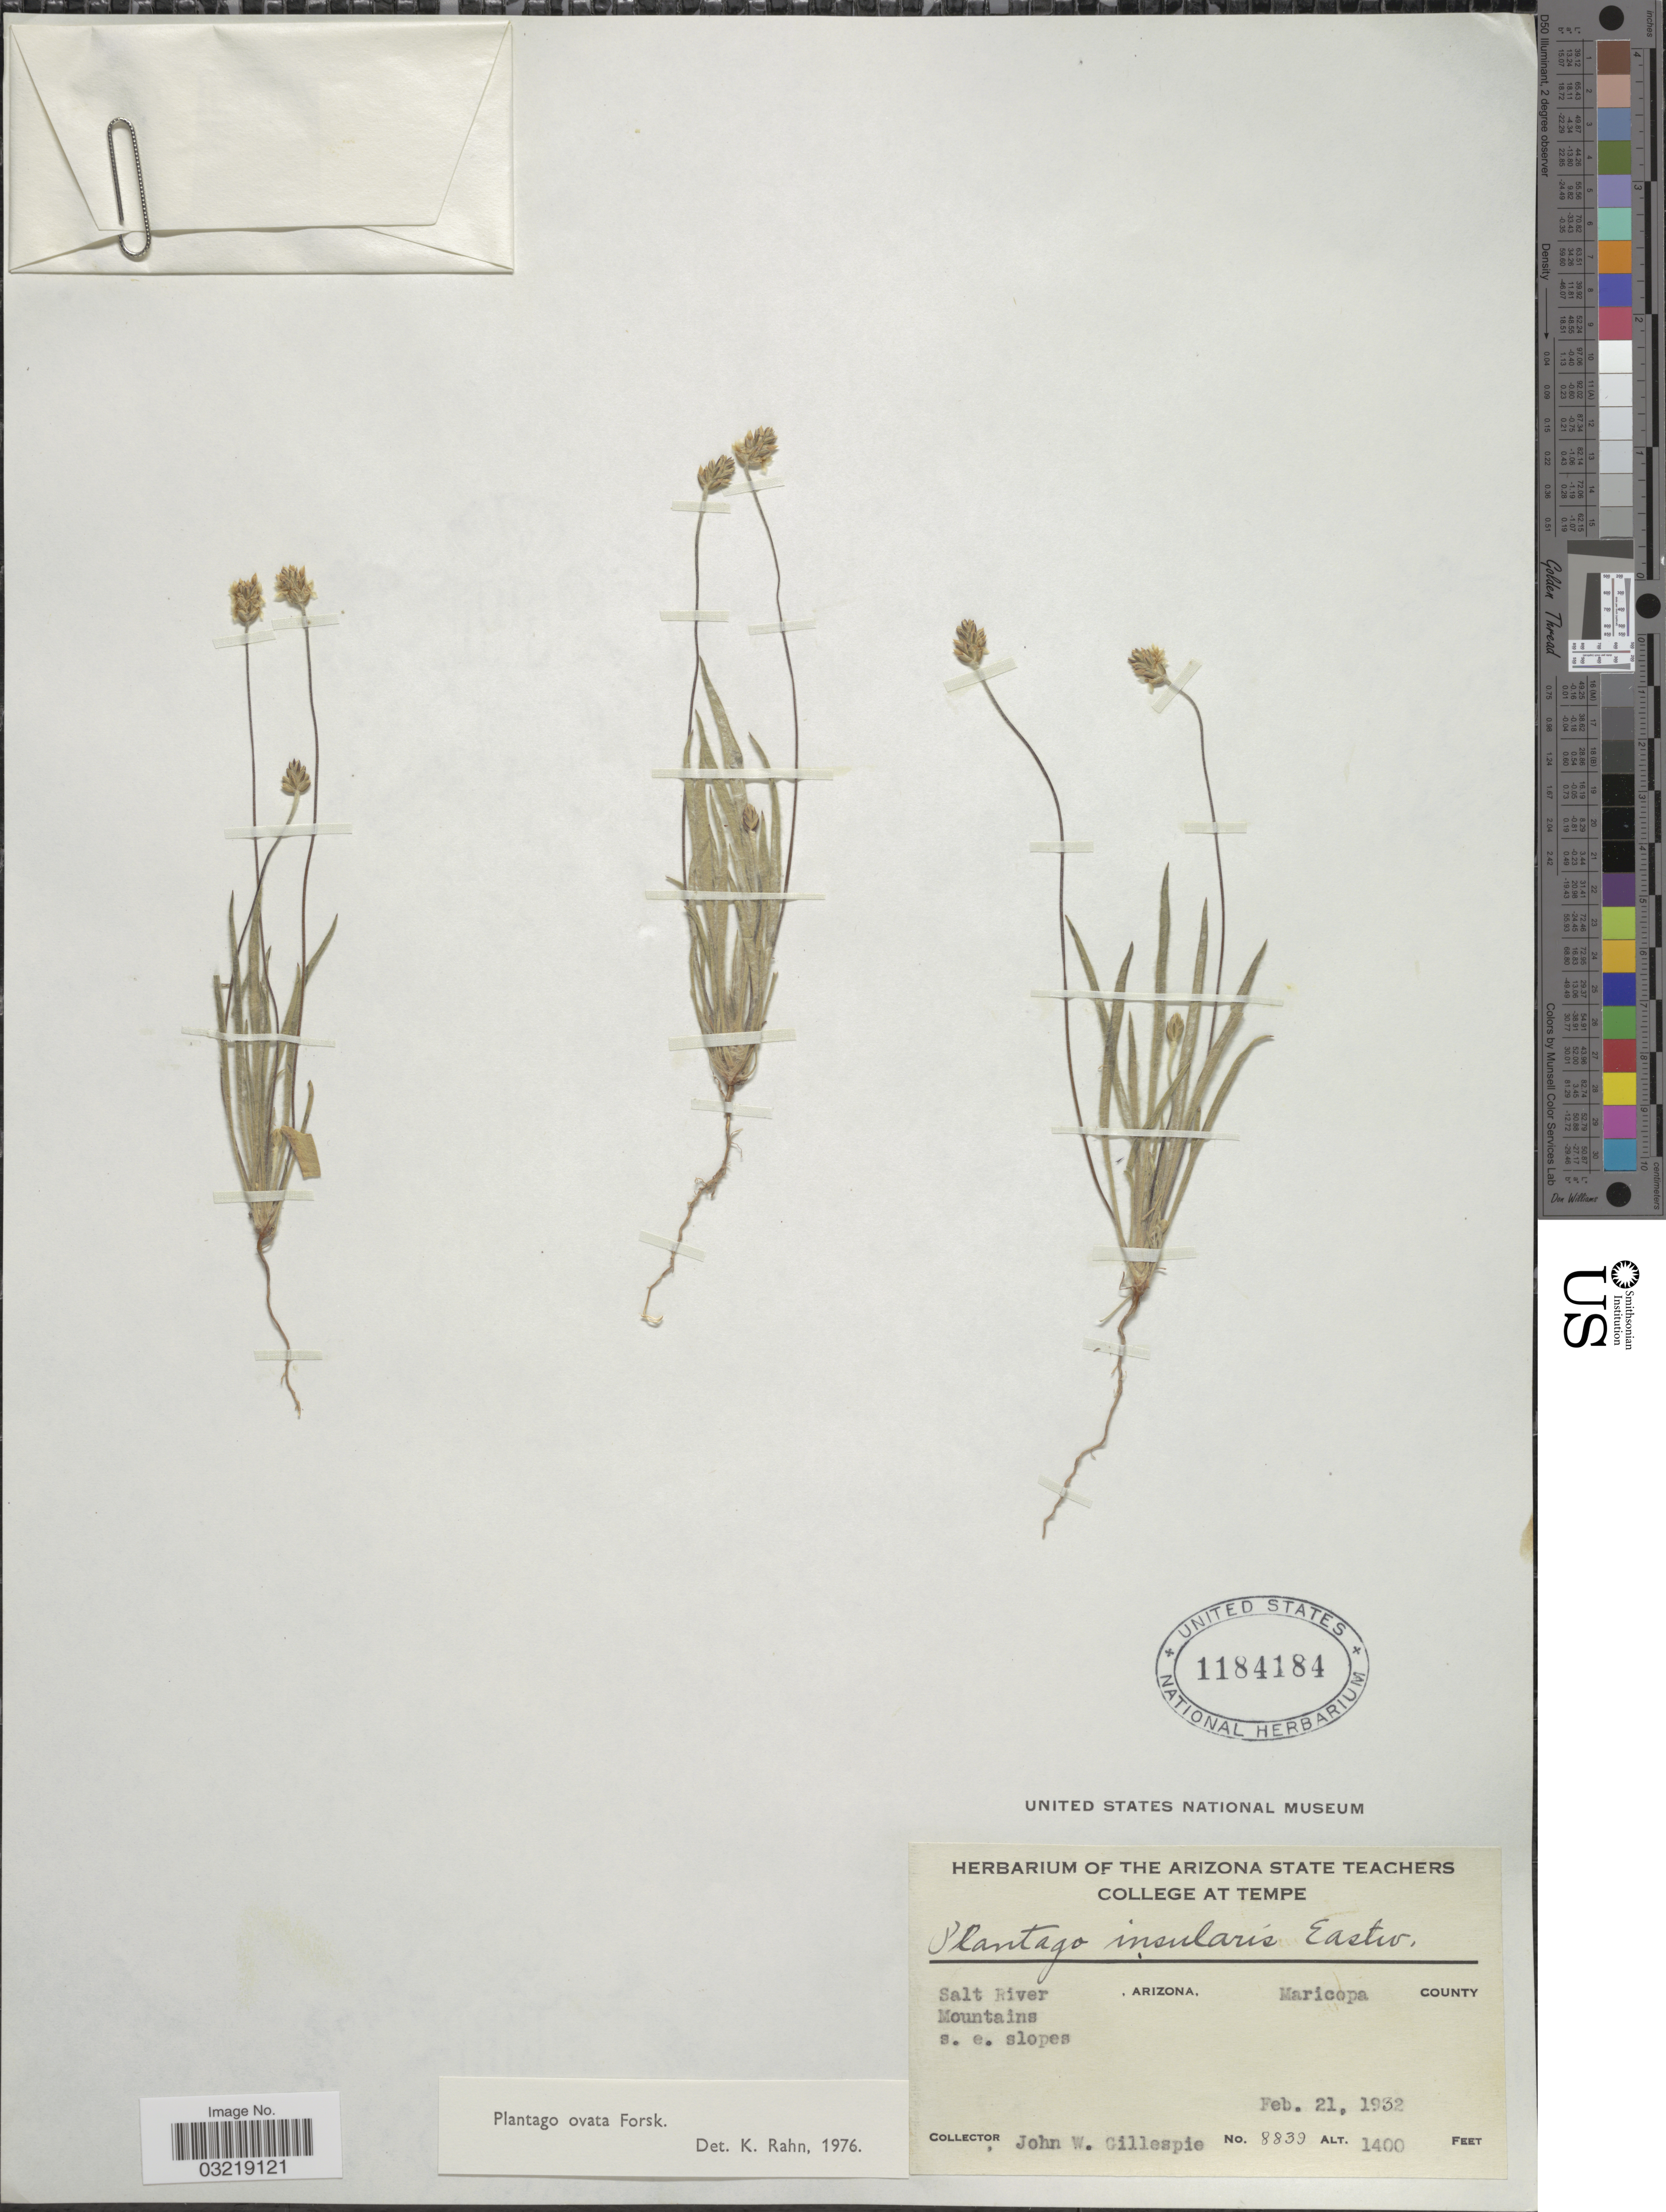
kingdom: Plantae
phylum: Tracheophyta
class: Magnoliopsida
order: Lamiales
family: Plantaginaceae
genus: Plantago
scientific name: Plantago ovata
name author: Forssk.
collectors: J. W. Gillespie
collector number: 8839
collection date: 1932-02-21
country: United States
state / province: Arizona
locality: Salt River Mountains. Maricopa County, s.e. slopes.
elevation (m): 427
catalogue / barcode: US 1184184